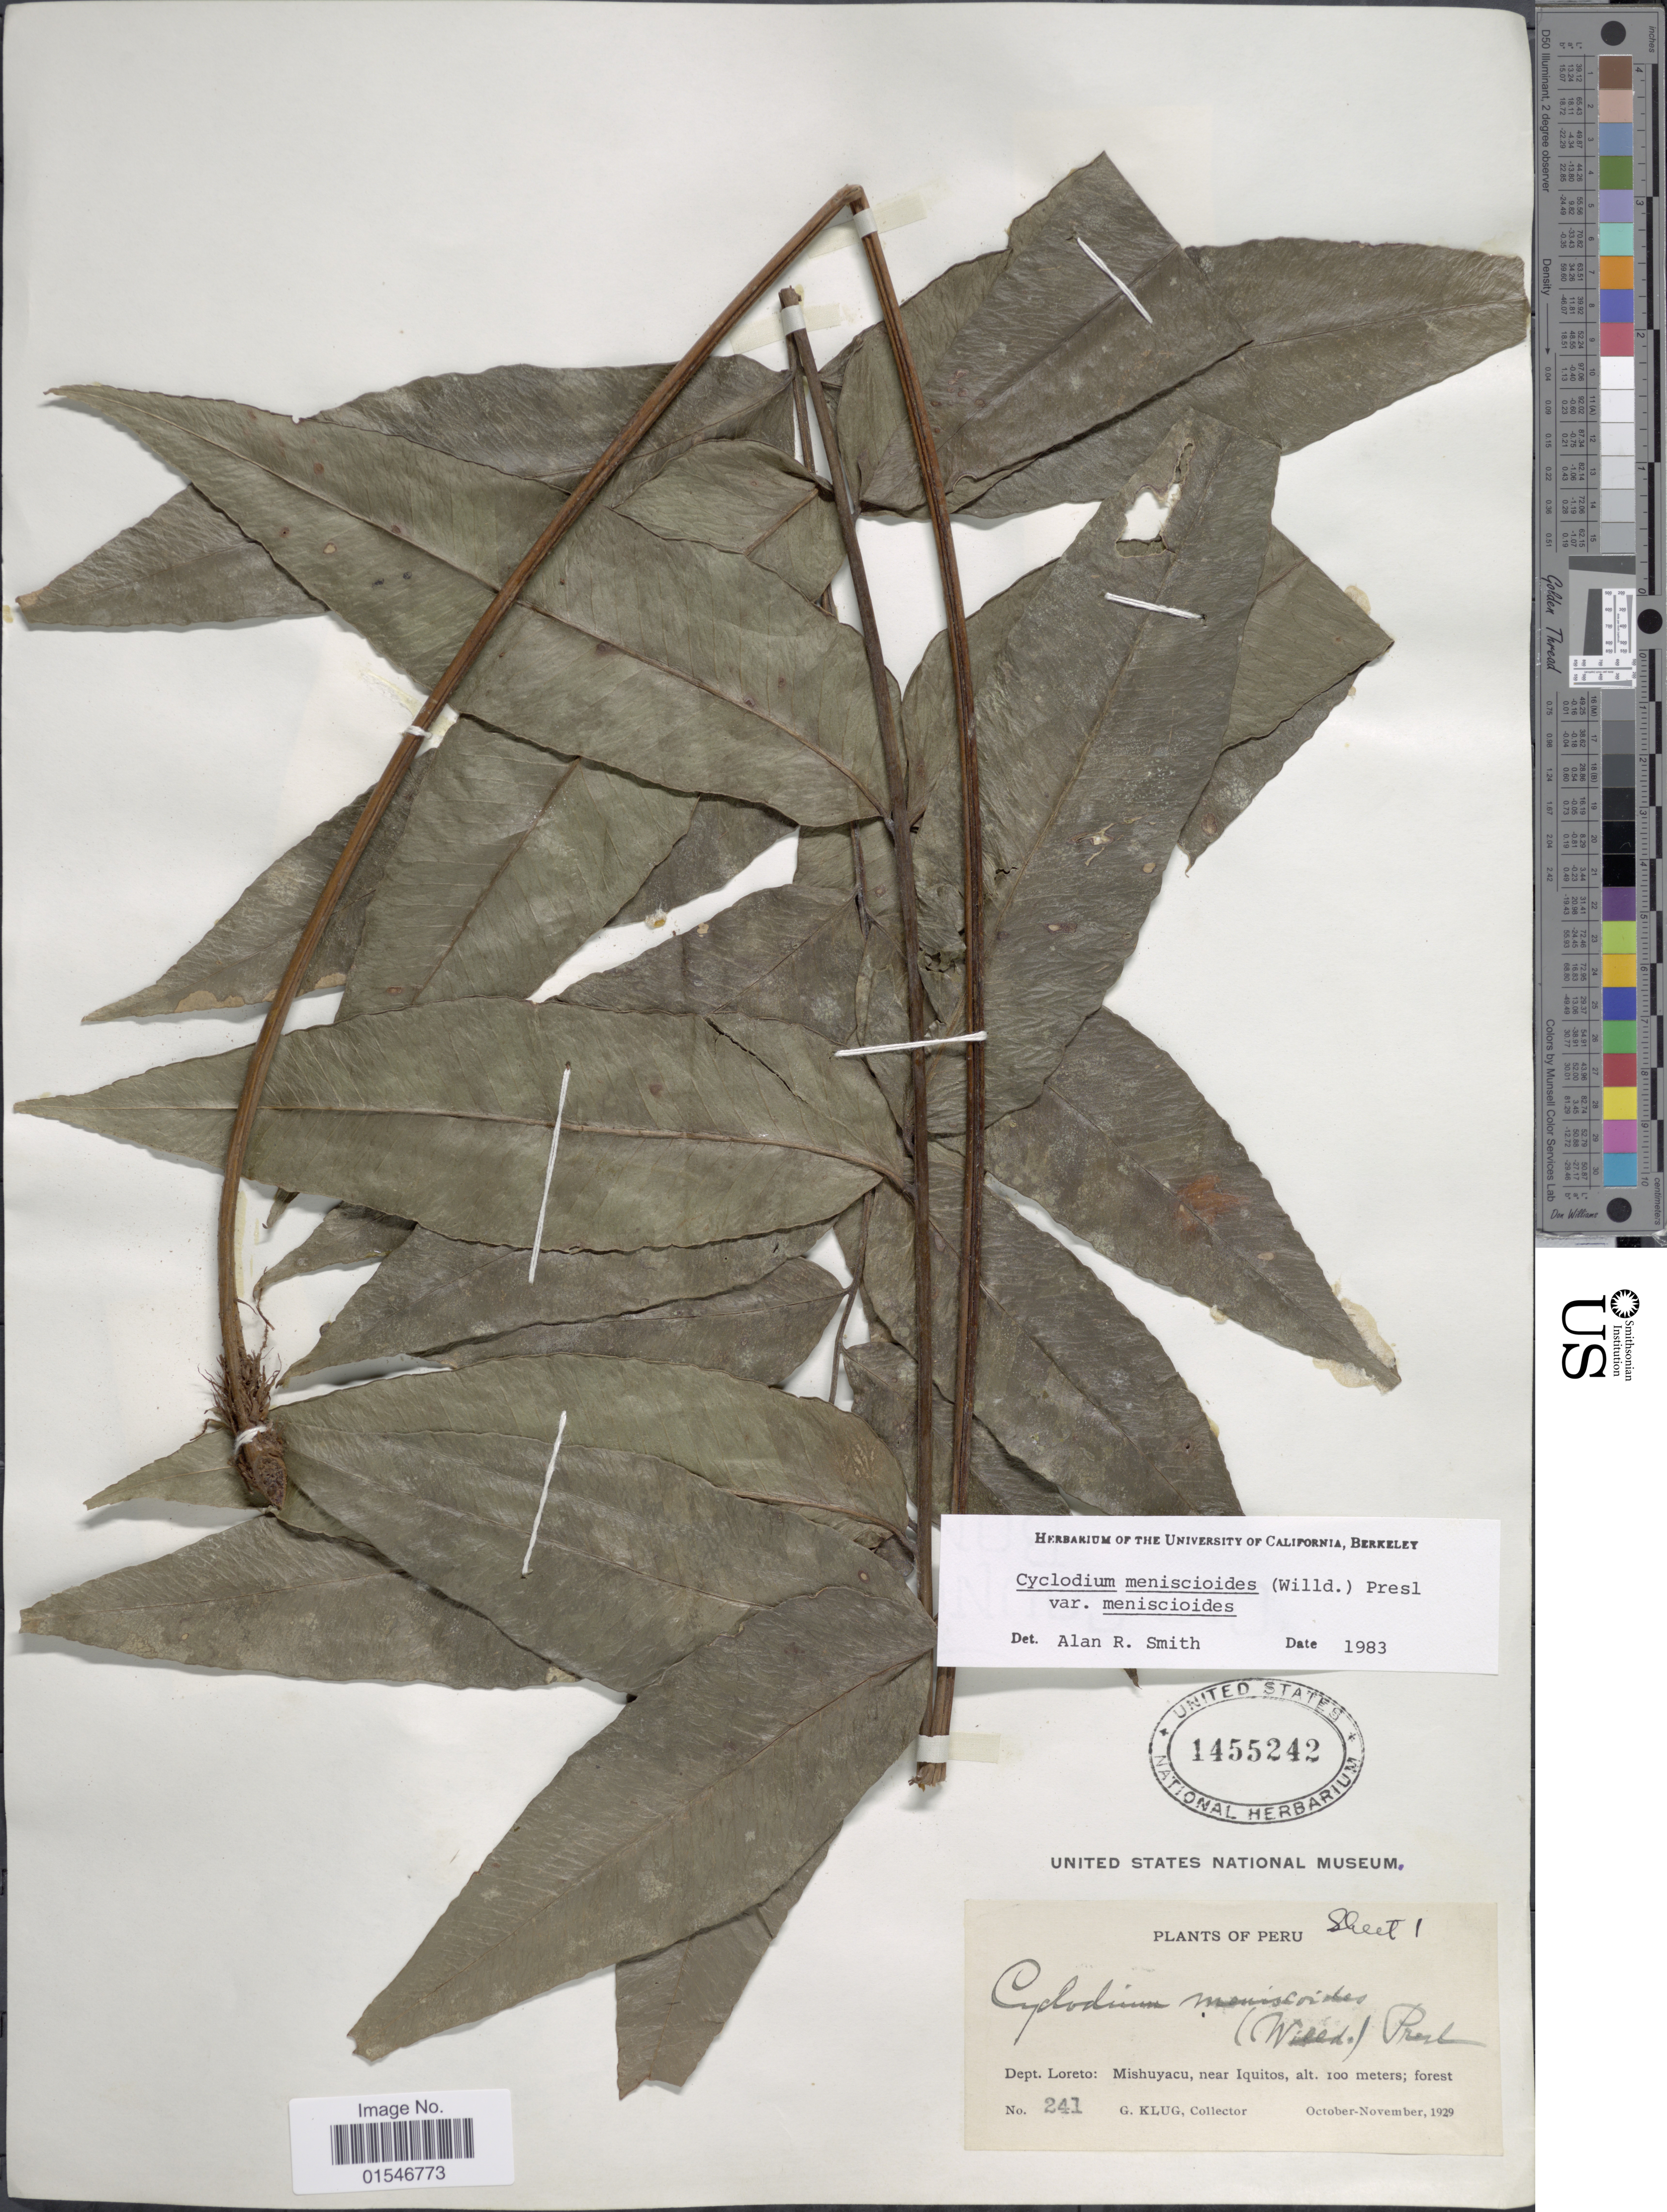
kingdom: Plantae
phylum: Tracheophyta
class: Polypodiopsida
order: Polypodiales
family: Dryopteridaceae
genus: Cyclodium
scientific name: Cyclodium meniscioides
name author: (Willd.) C. Presl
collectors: G. Klug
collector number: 241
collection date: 1929-10/1929-11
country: Peru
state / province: Loreto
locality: Peru, Dept. Loreto: Mishuyacu, near Iquitos.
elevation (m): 100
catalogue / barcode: US 1455242